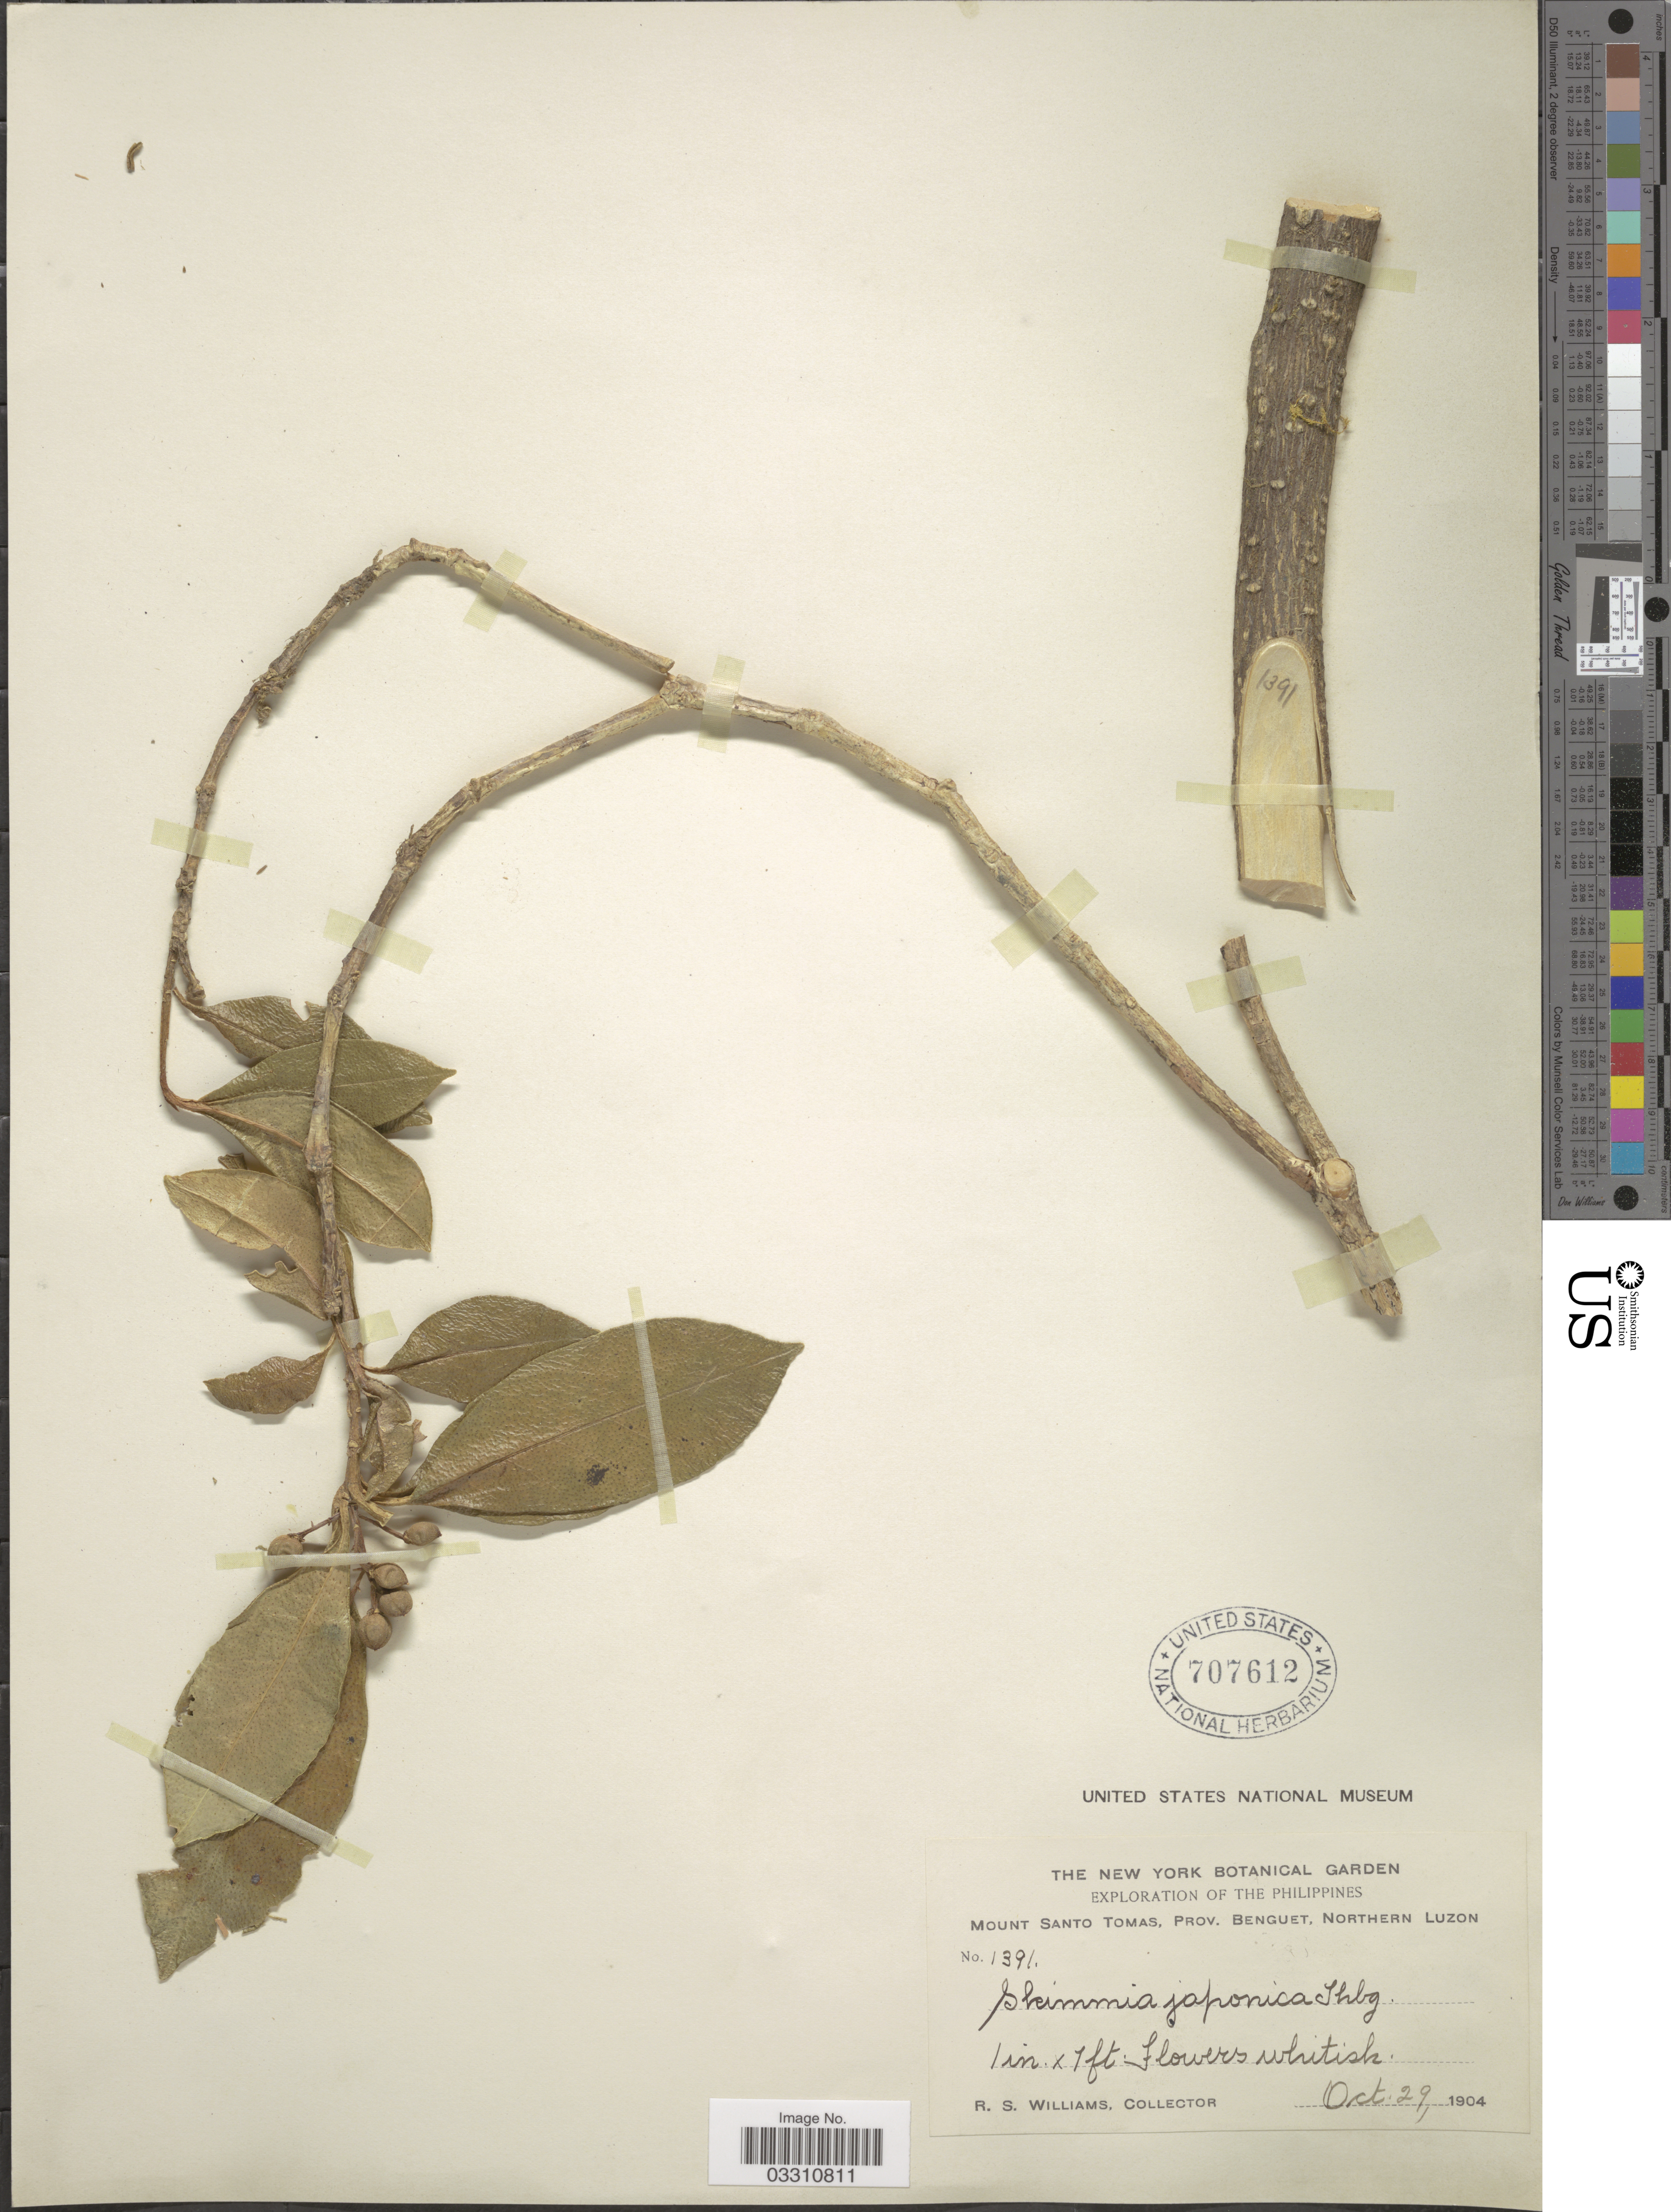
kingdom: Plantae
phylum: Tracheophyta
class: Magnoliopsida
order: Sapindales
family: Rutaceae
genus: Skimmia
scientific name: Skimmia philippinensis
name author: Masam.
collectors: R. S. Williams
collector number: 1391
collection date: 1904-10-29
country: Philippines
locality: Mount Santo Tomas, Prov. Benguet, Northern Luzon.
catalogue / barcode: US 707612